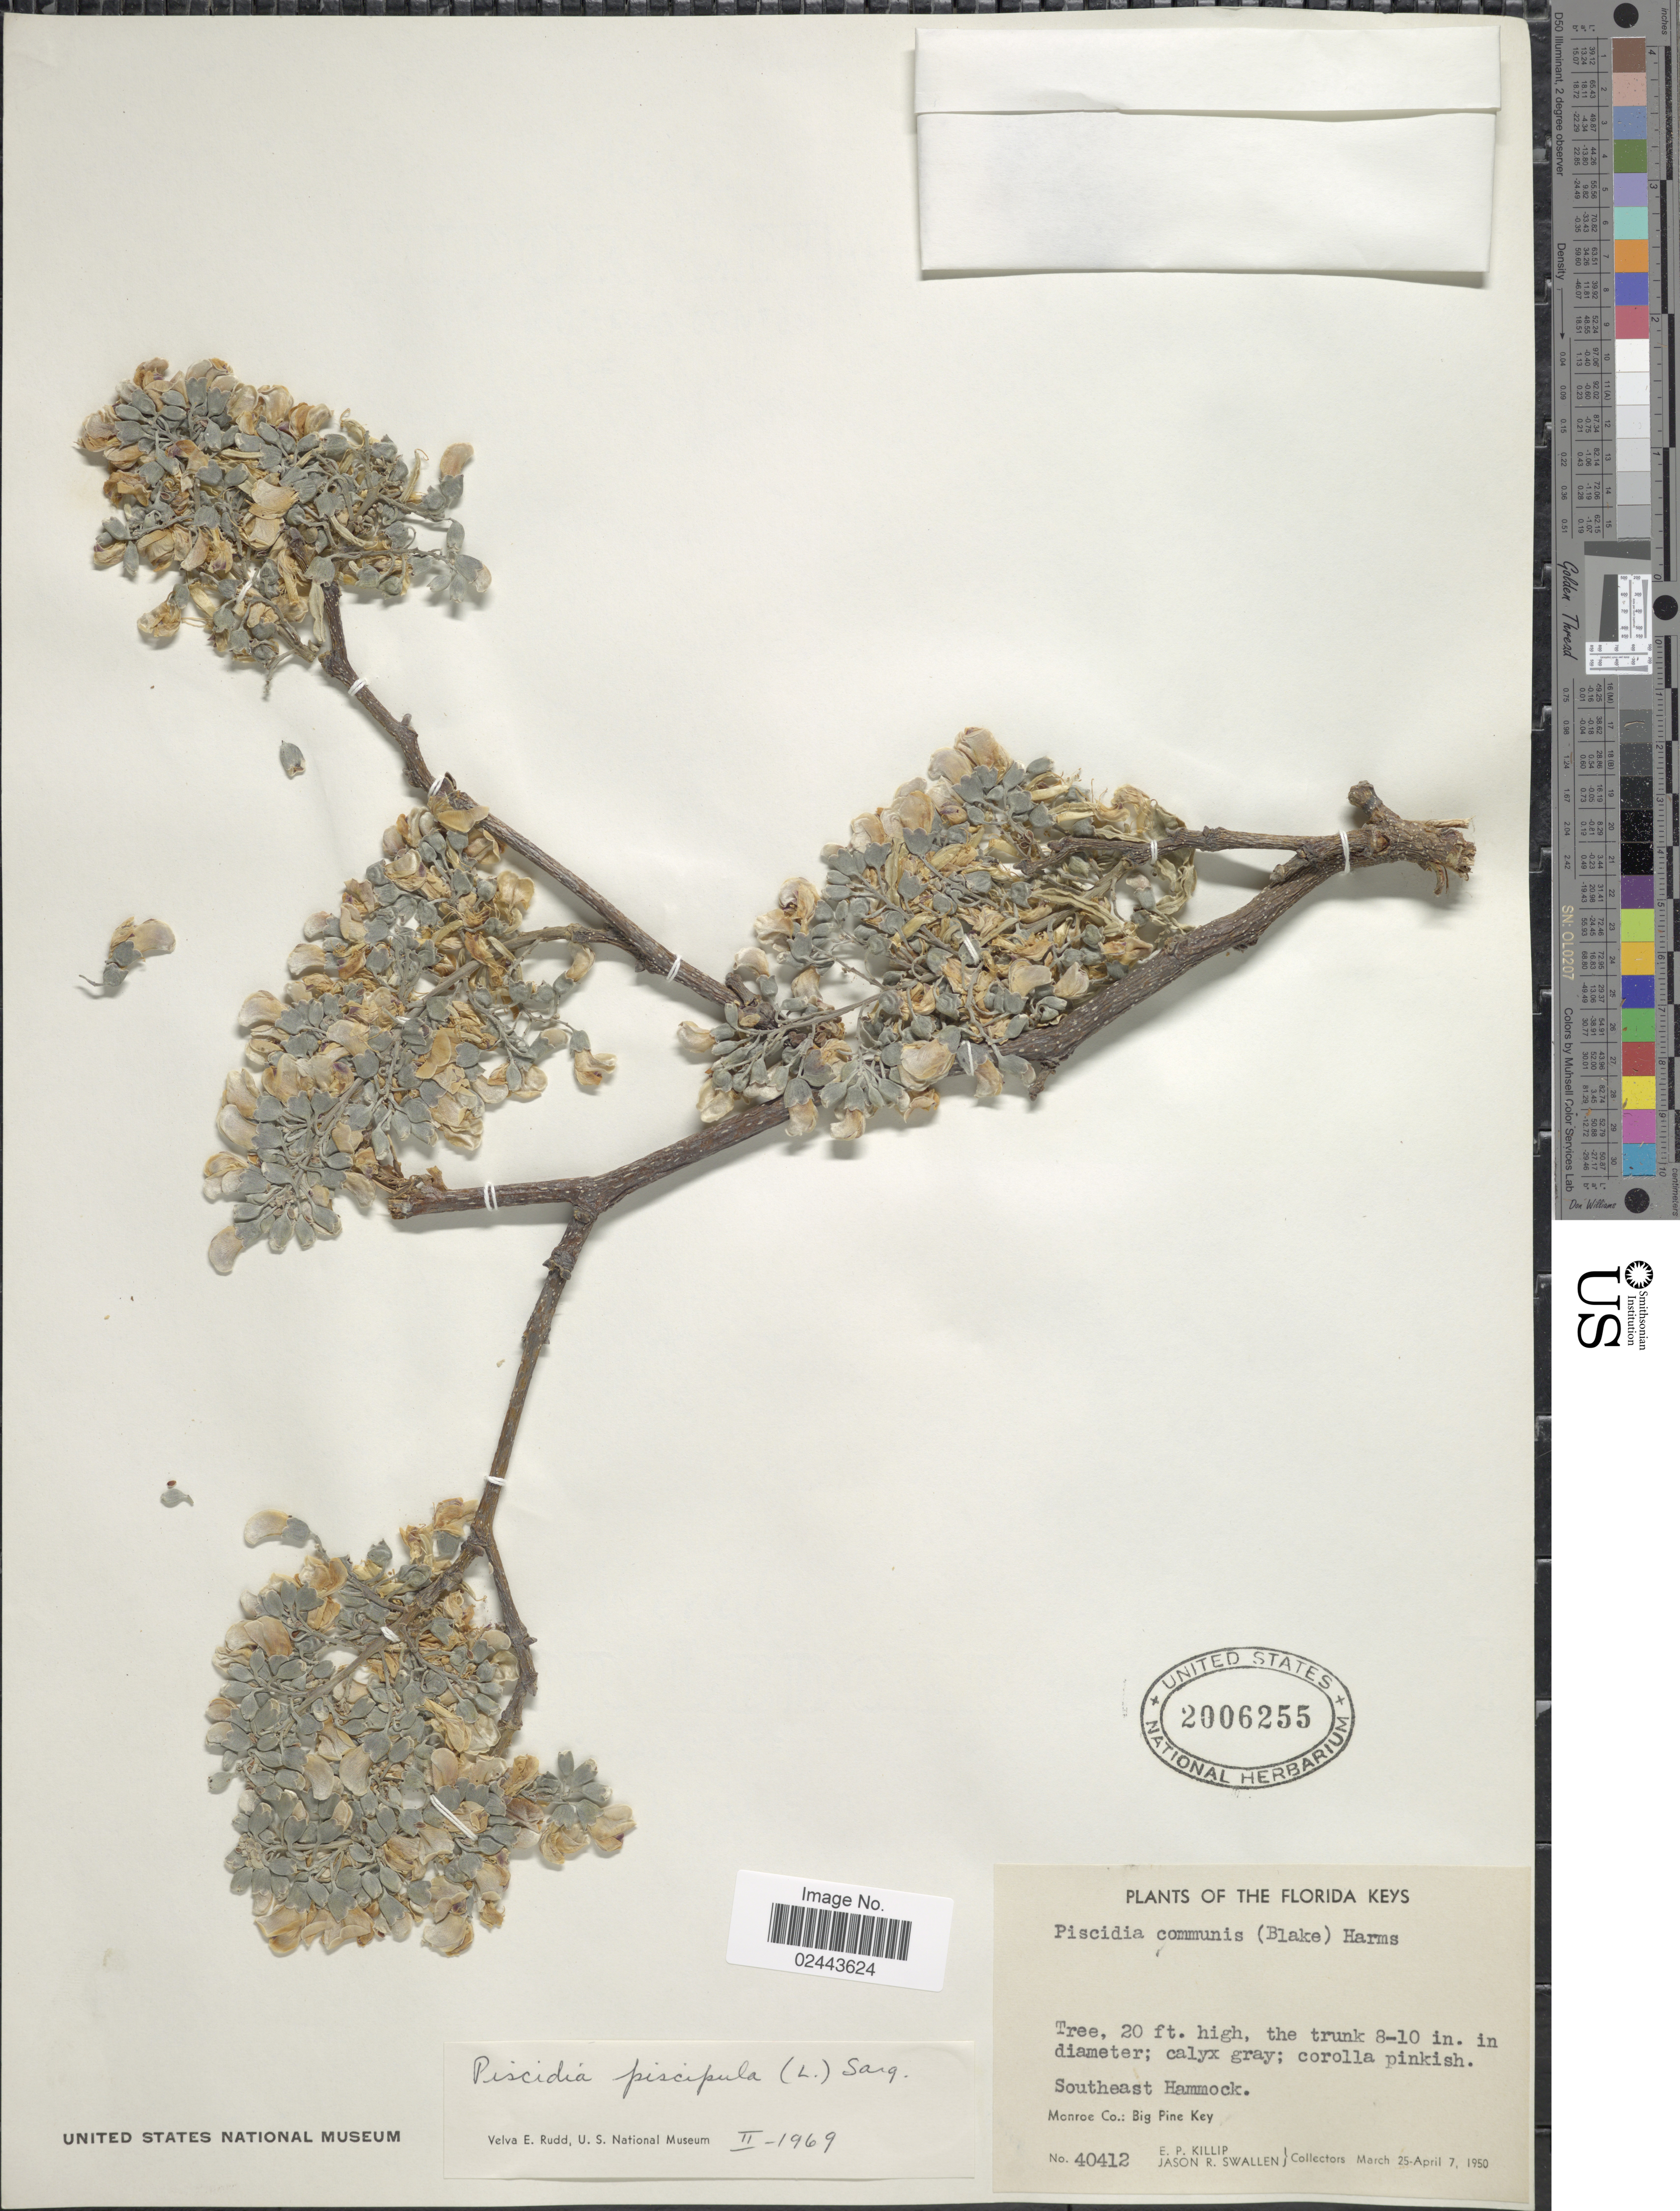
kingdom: Plantae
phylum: Tracheophyta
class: Magnoliopsida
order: Fabales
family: Fabaceae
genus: Piscidia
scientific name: Piscidia piscipula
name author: (L.) Sarg.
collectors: E. P. Killip & J. R. Swallen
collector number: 40412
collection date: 1950-03-25/1950-04-07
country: United States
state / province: Florida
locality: Florida Keys, Southeast Hammock, Monroe Co.; Big Pine Key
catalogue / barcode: US 2006255